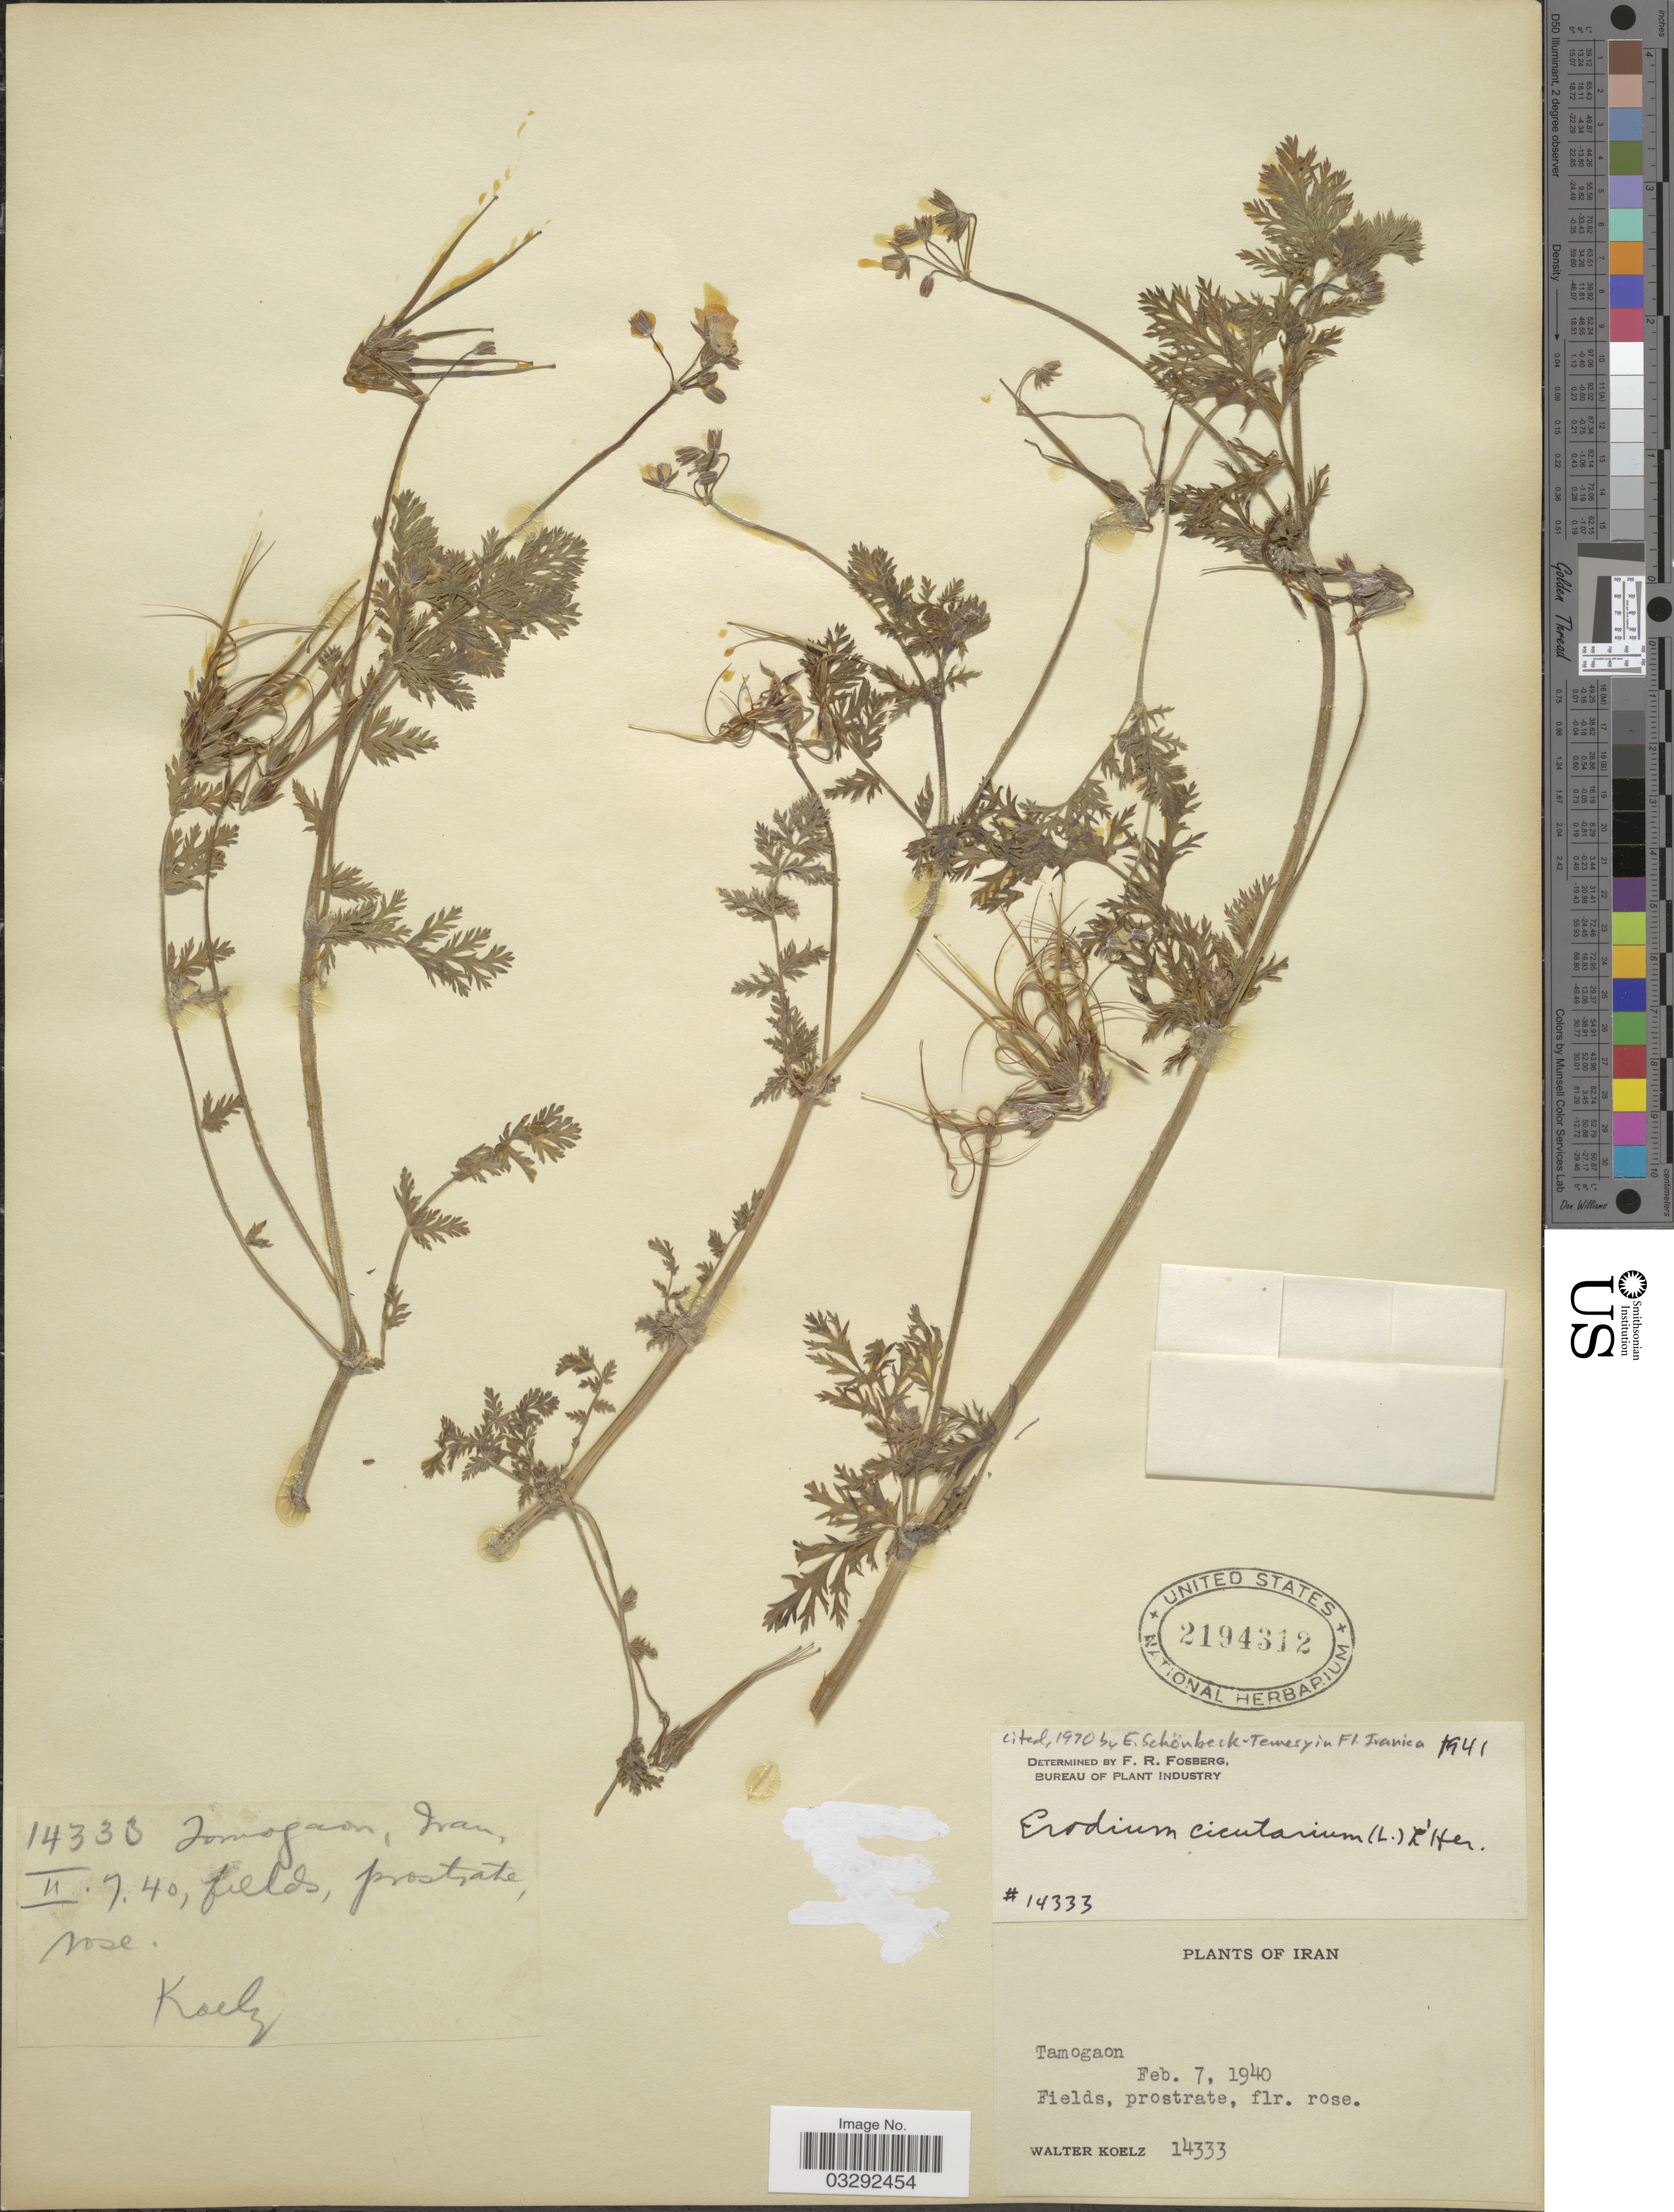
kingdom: Plantae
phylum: Tracheophyta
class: Magnoliopsida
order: Geraniales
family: Geraniaceae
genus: Erodium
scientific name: Erodium cicutarium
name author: (L.) L'Hér.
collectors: W. N. Koelz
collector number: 14333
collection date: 1940-02-07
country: Iran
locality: Tamogaon.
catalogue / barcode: US 2194312